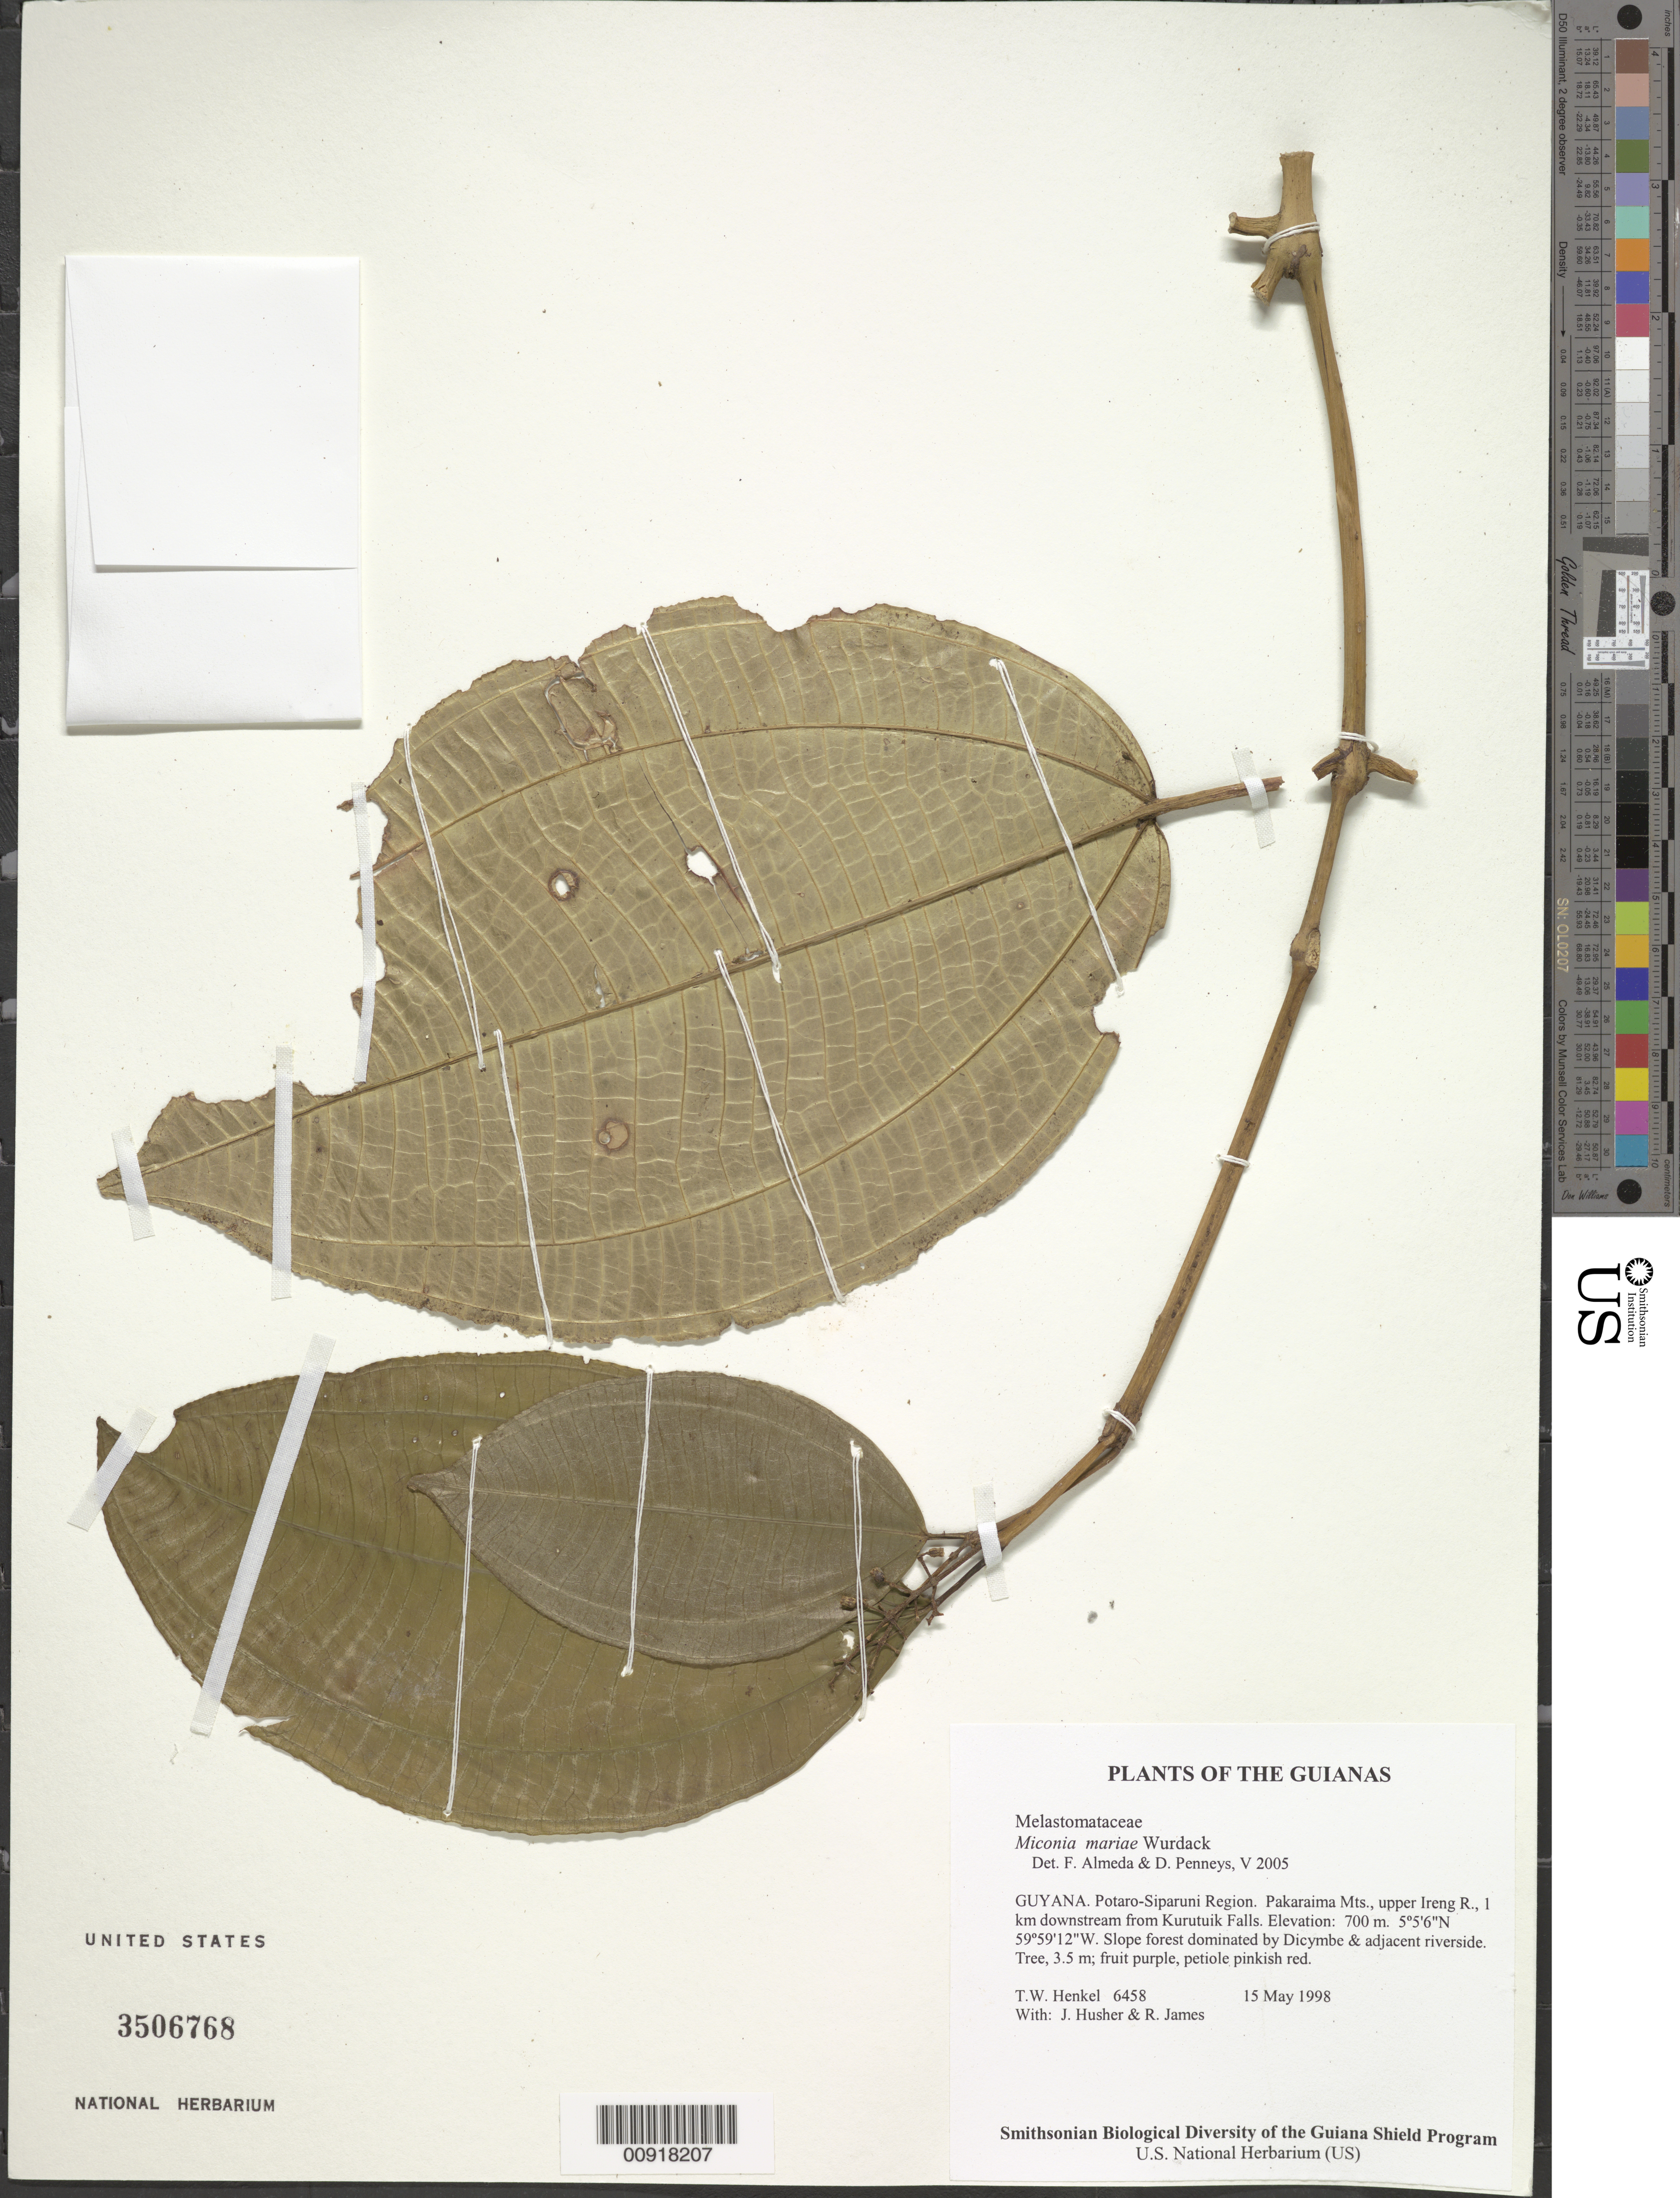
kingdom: Plantae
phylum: Tracheophyta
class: Magnoliopsida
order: Myrtales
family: Melastomataceae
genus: Miconia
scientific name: Miconia mariae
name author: Wurdack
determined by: Almeda, F.; Penneys, D. S.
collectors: T. Henkel, J. Husher & R. James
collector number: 6458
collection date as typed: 15 May 1998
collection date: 1998-05-15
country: Guyana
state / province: Potaro-Siparuni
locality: Pakaraima Mts., upper Ireng R., 1 km downstream from Kurutuik Falls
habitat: Slope forest dominated by Dicymbe & adjacent riverside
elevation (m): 700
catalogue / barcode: US 3506768